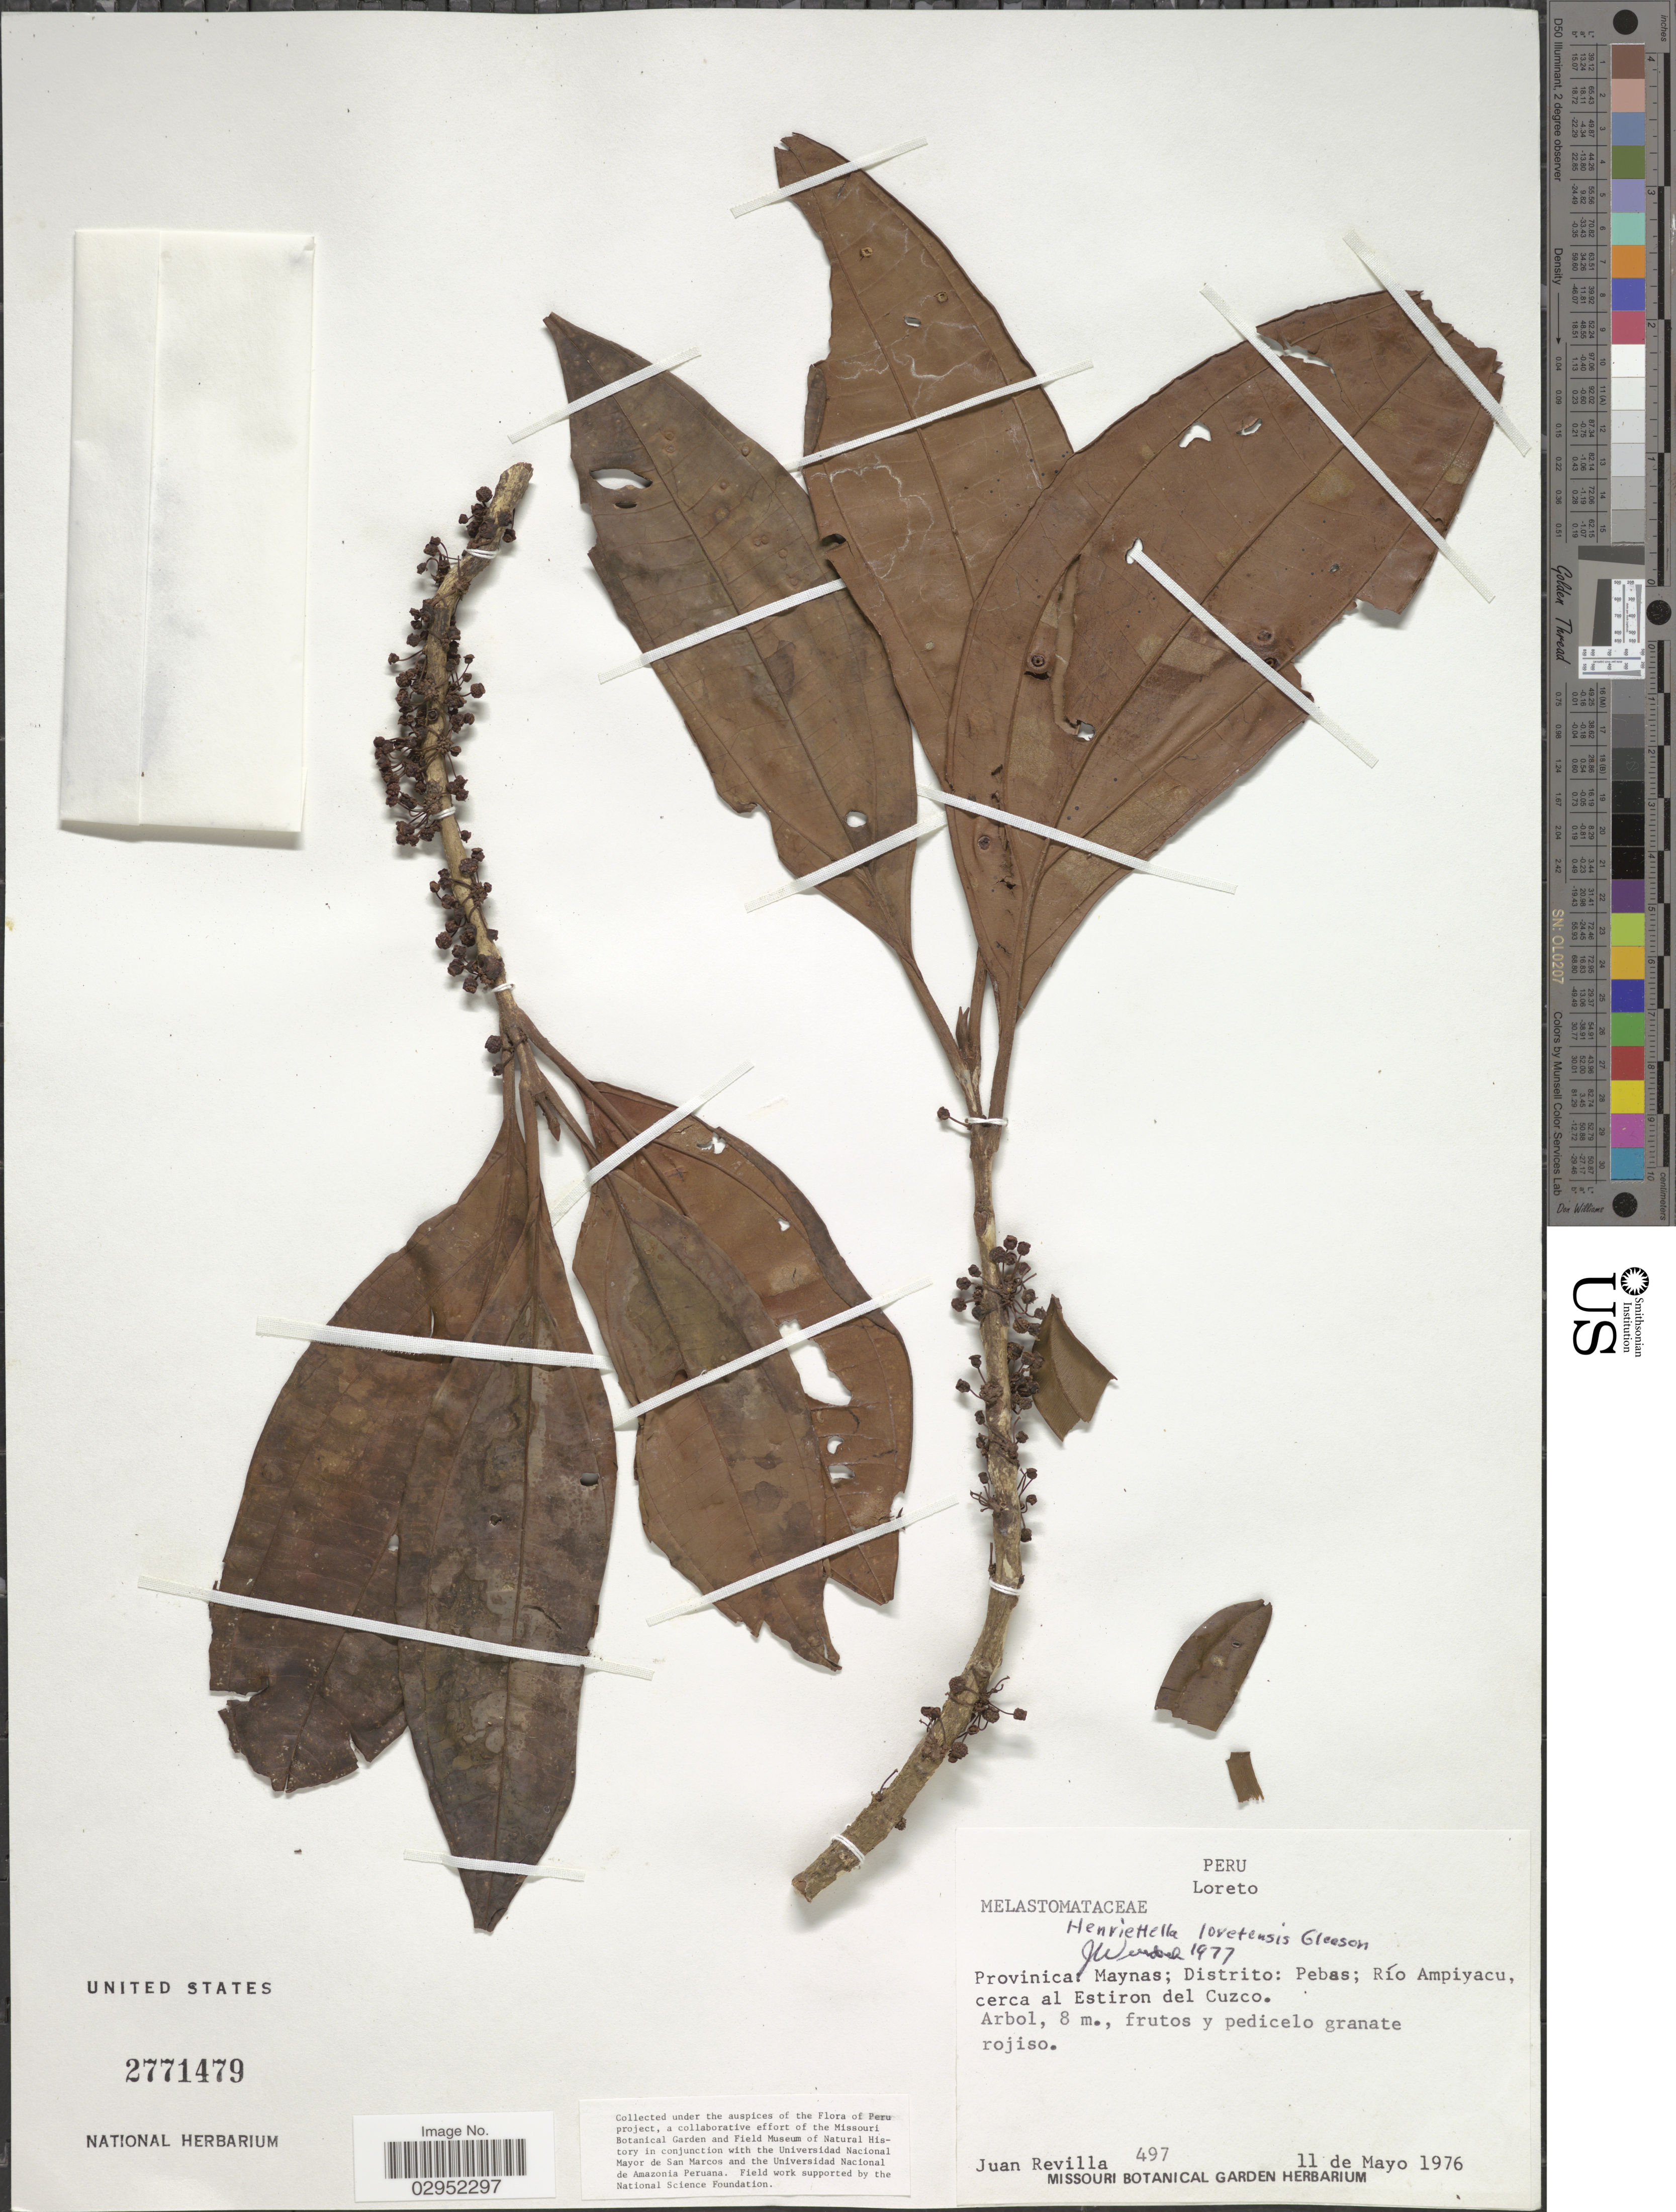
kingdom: Plantae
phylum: Tracheophyta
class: Magnoliopsida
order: Myrtales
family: Melastomataceae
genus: Henriettea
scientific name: Henriettea loretensis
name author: (Gleason) J.F. Macbr.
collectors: J. Revilla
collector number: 497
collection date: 1976-05-11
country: Peru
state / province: Loreto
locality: Provincia: Maynas; Distrito: Pebas; Río Ampiyacu, cerca al Estiron del Cuzco.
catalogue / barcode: US 2771479